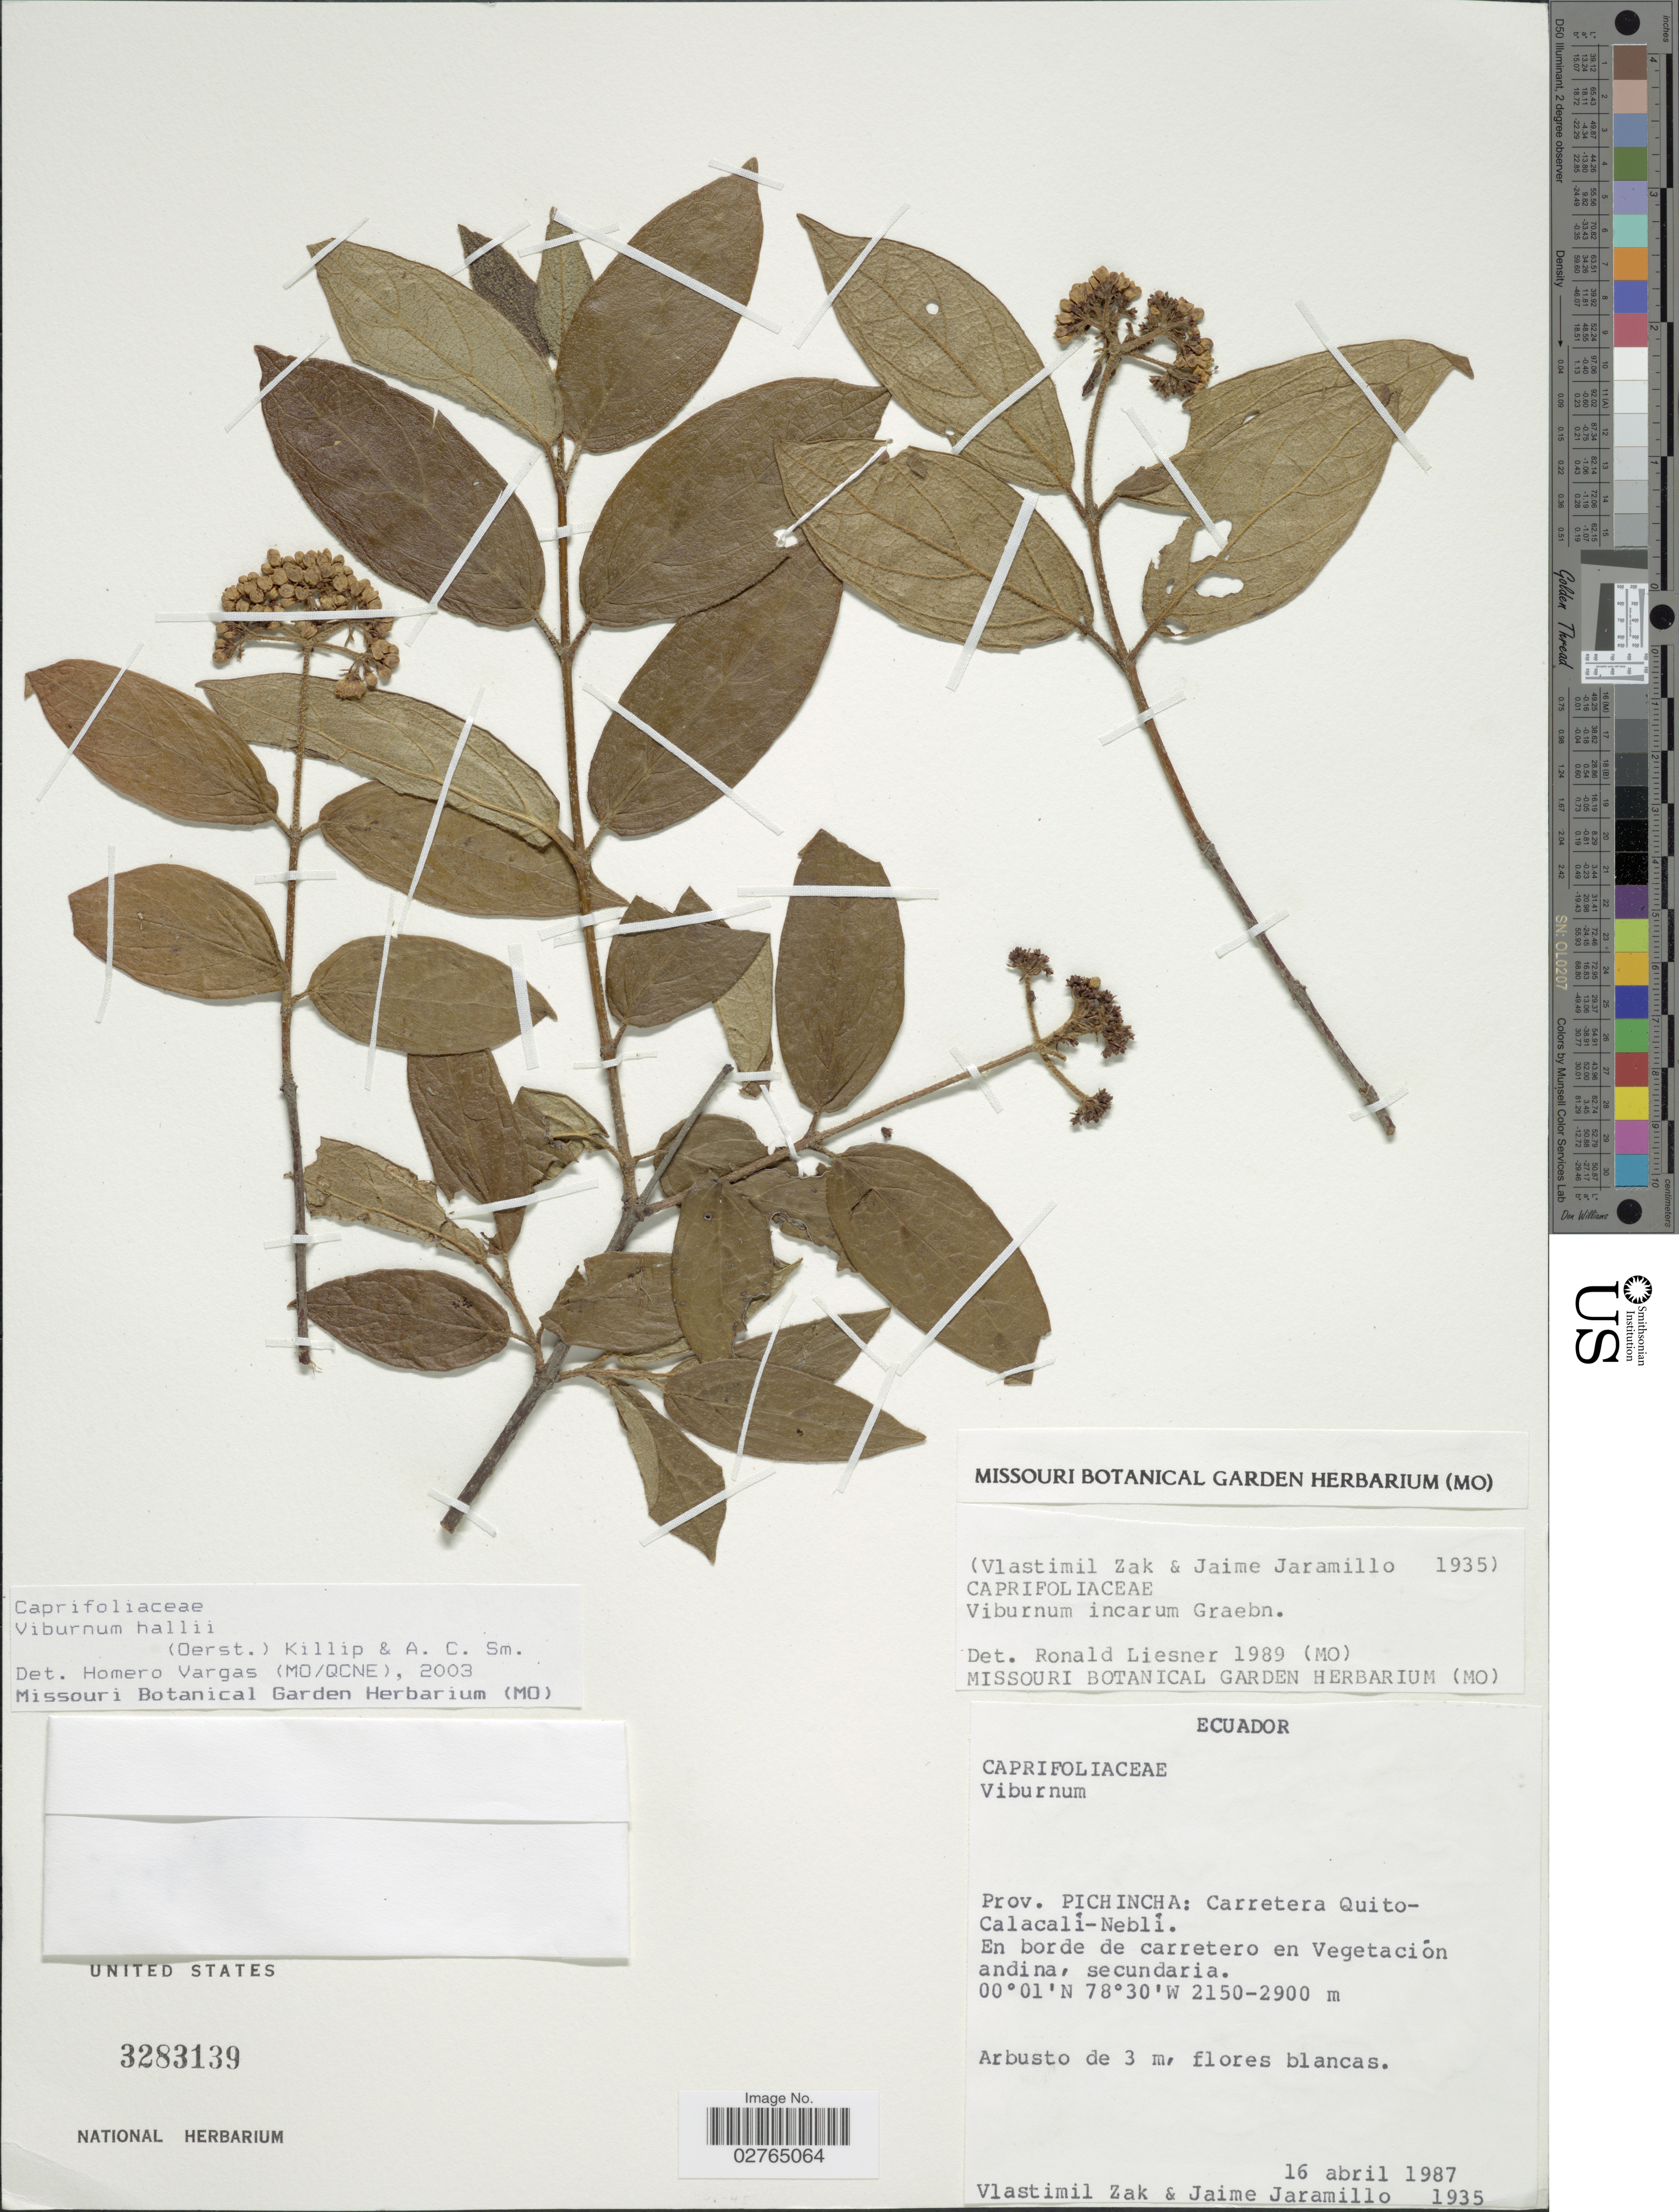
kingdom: Plantae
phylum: Tracheophyta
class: Magnoliopsida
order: Dipsacales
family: Viburnaceae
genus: Viburnum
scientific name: Viburnum hallii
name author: (Oerst.) Killip & A.C. Sm.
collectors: V. Zak & J. Jaramillo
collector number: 1935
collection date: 1987-04-16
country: Ecuador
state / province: Pichincha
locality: Carretera Quito-Calacali-Nebli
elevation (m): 2150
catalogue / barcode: US 3283139